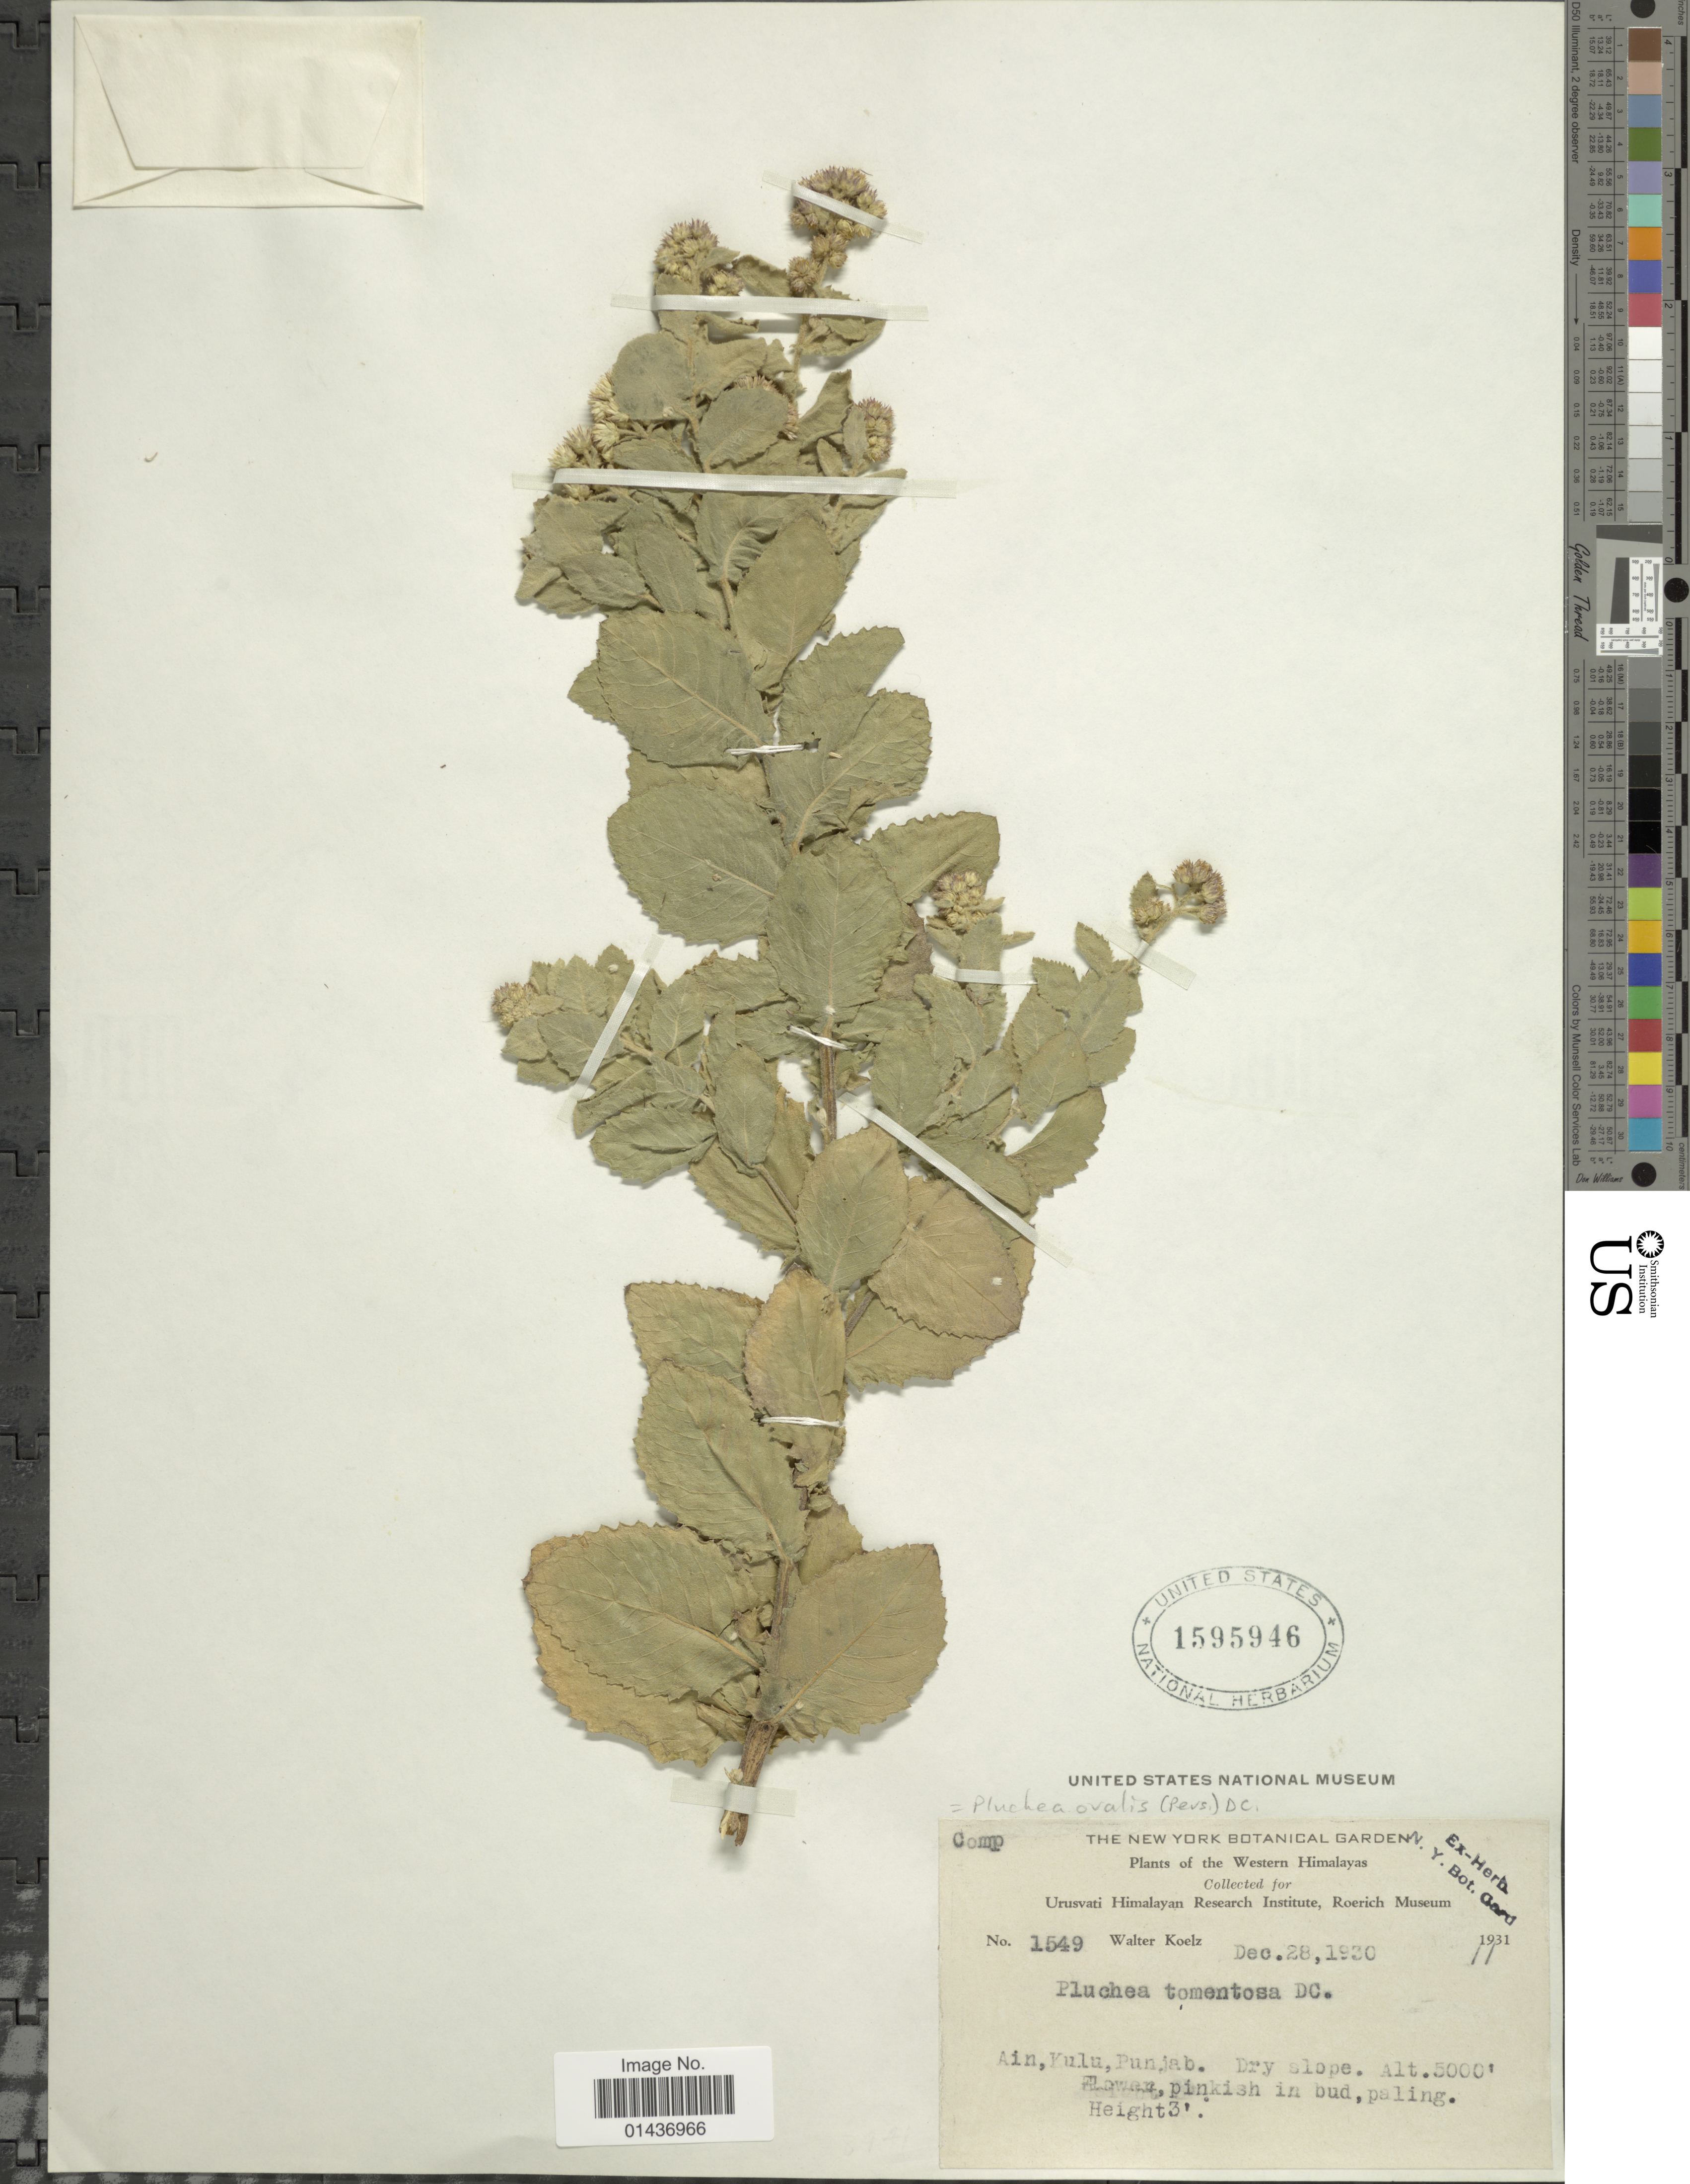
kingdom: Plantae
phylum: Tracheophyta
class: Magnoliopsida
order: Asterales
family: Asteraceae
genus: Pluchea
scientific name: Pluchea ovalis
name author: (Pers.) DC.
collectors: W. N. Koelz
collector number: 1549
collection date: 1930-12-28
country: India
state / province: Punjab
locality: The Western Himalayas, Ain, Kulu, Punjab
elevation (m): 1524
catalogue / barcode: US 1595946